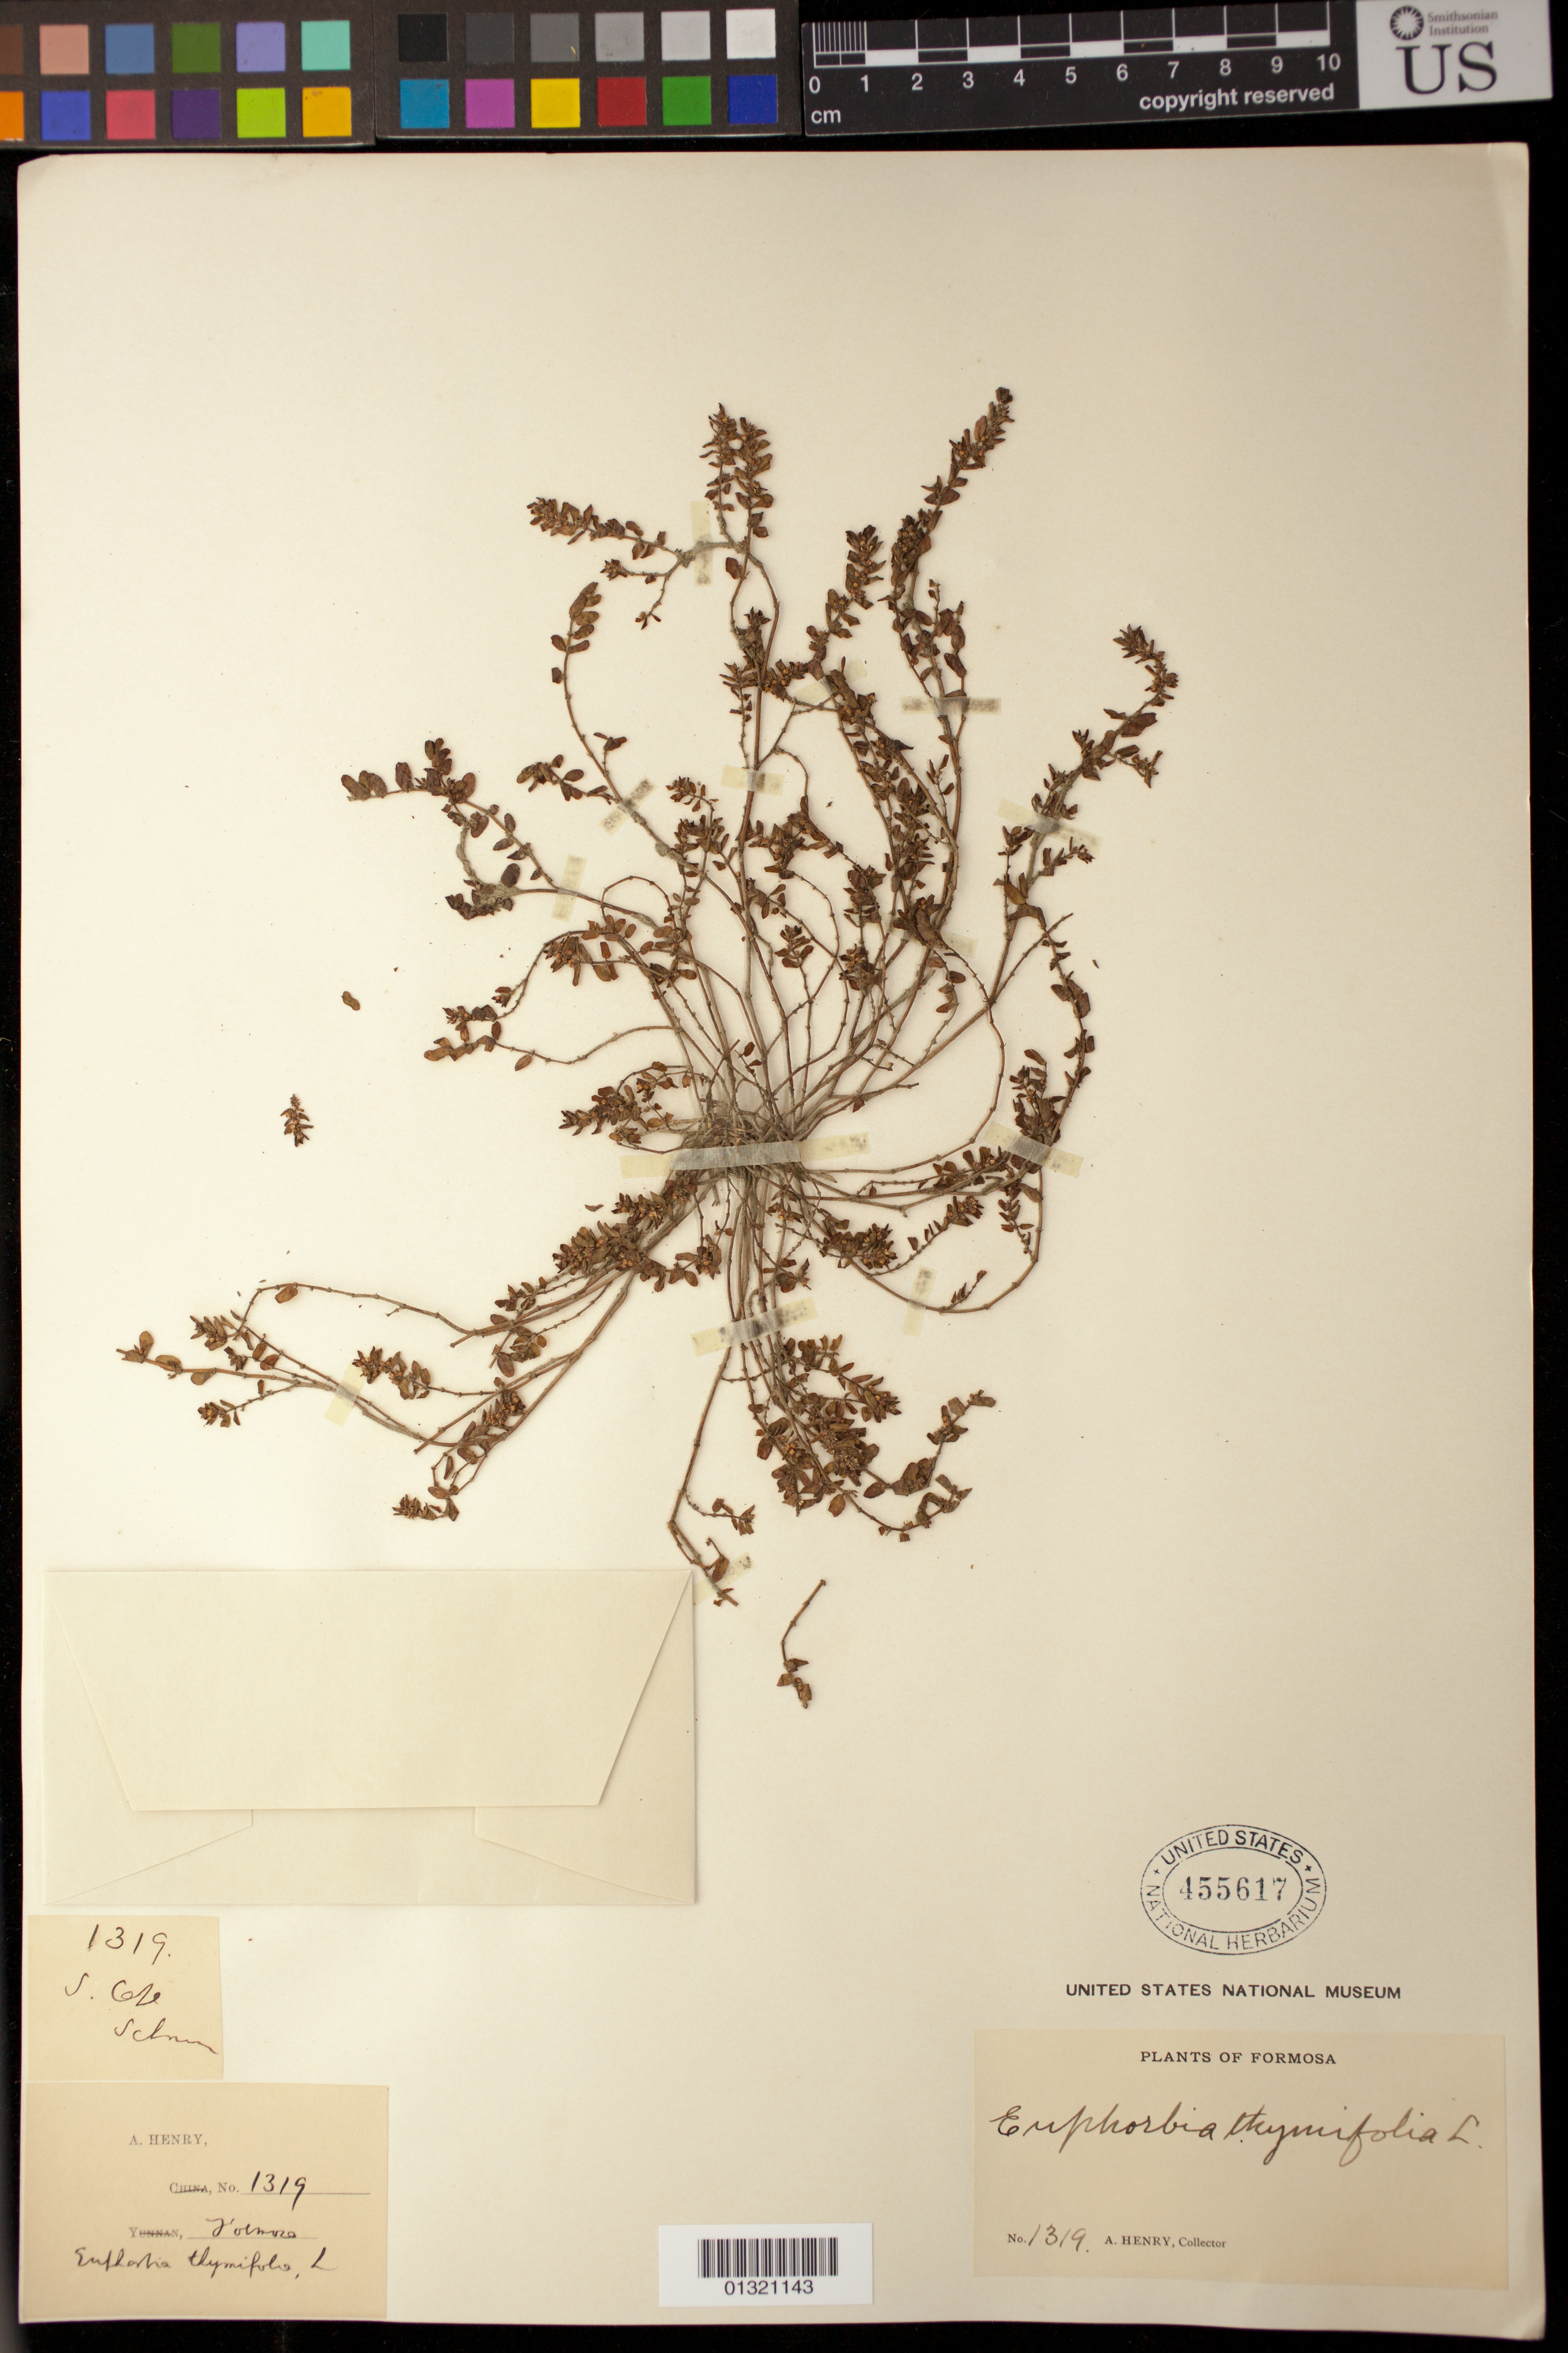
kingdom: Plantae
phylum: Tracheophyta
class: Magnoliopsida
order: Malpighiales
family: Euphorbiaceae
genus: Euphorbia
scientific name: Euphorbia thymifolia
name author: L.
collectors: A. Henry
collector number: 1319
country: Taiwan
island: Taiwan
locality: Formosa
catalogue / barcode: US 455617